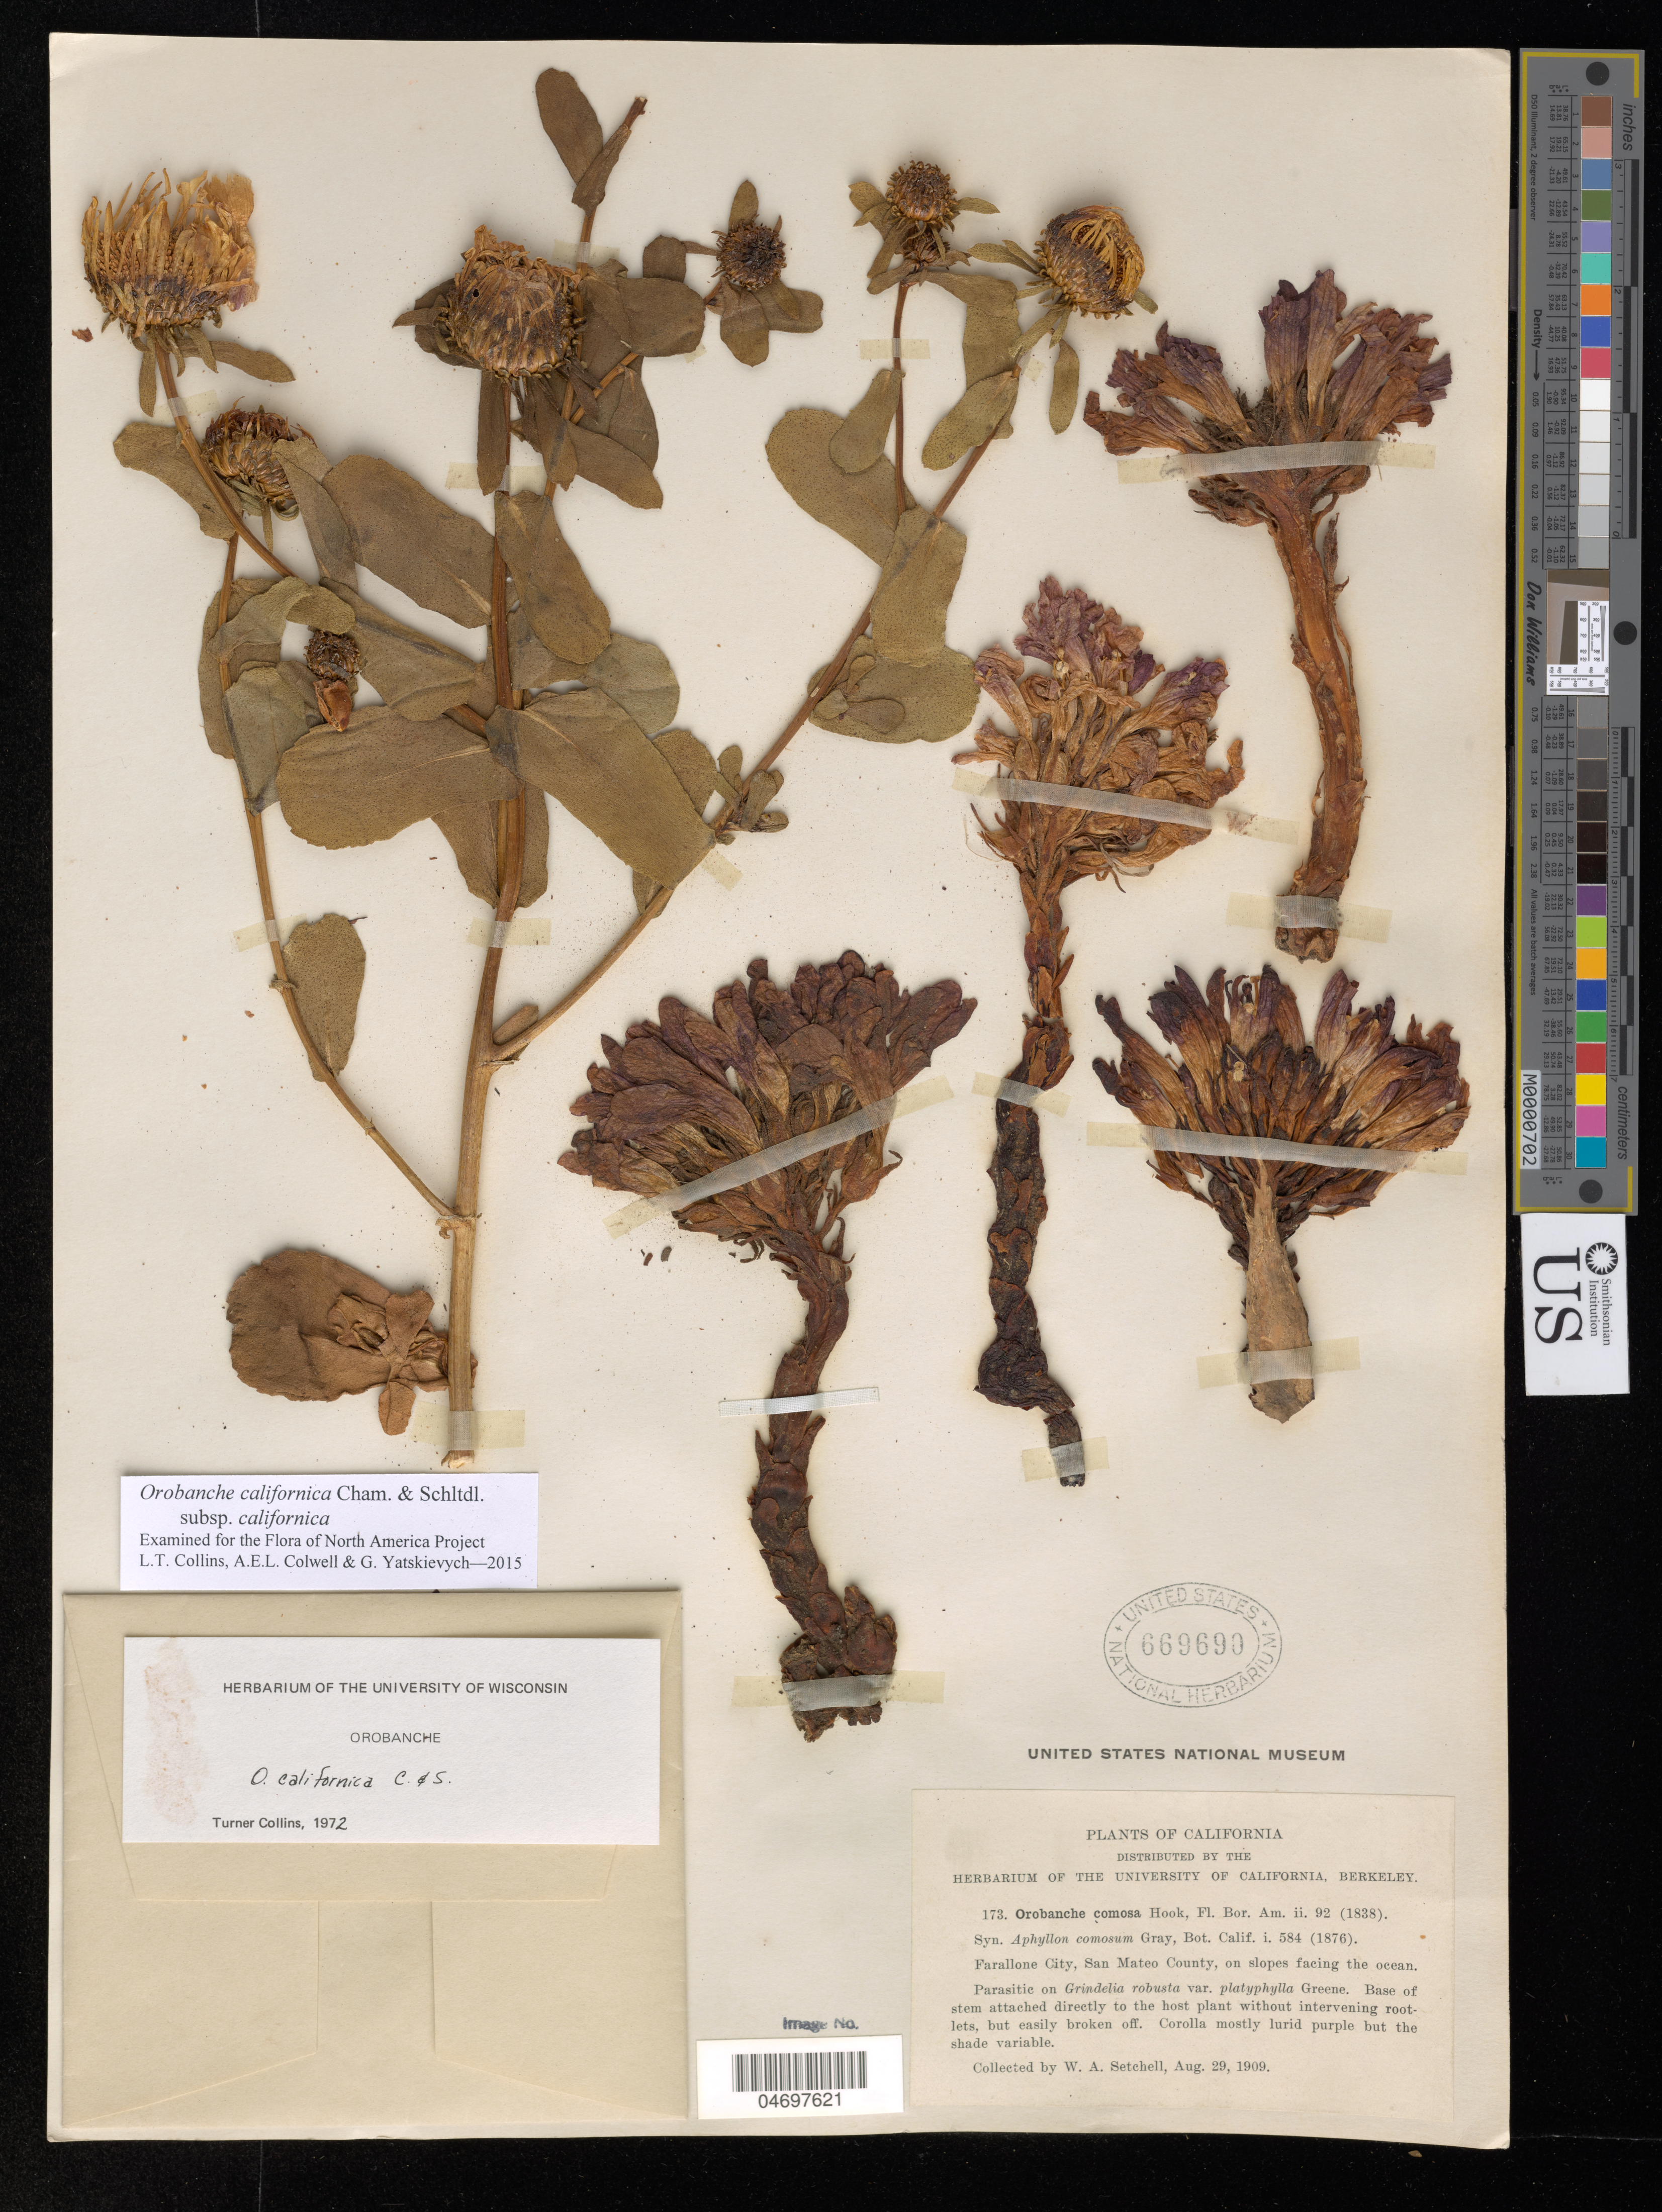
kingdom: Plantae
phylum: Tracheophyta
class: Magnoliopsida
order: Lamiales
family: Orobanchaceae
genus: Orobanche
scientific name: Orobanche californica subsp. californica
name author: Cham. & Schltdl.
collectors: W. Setchell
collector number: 173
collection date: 1909-08-29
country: United States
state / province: California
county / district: San Mateo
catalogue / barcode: US 669690